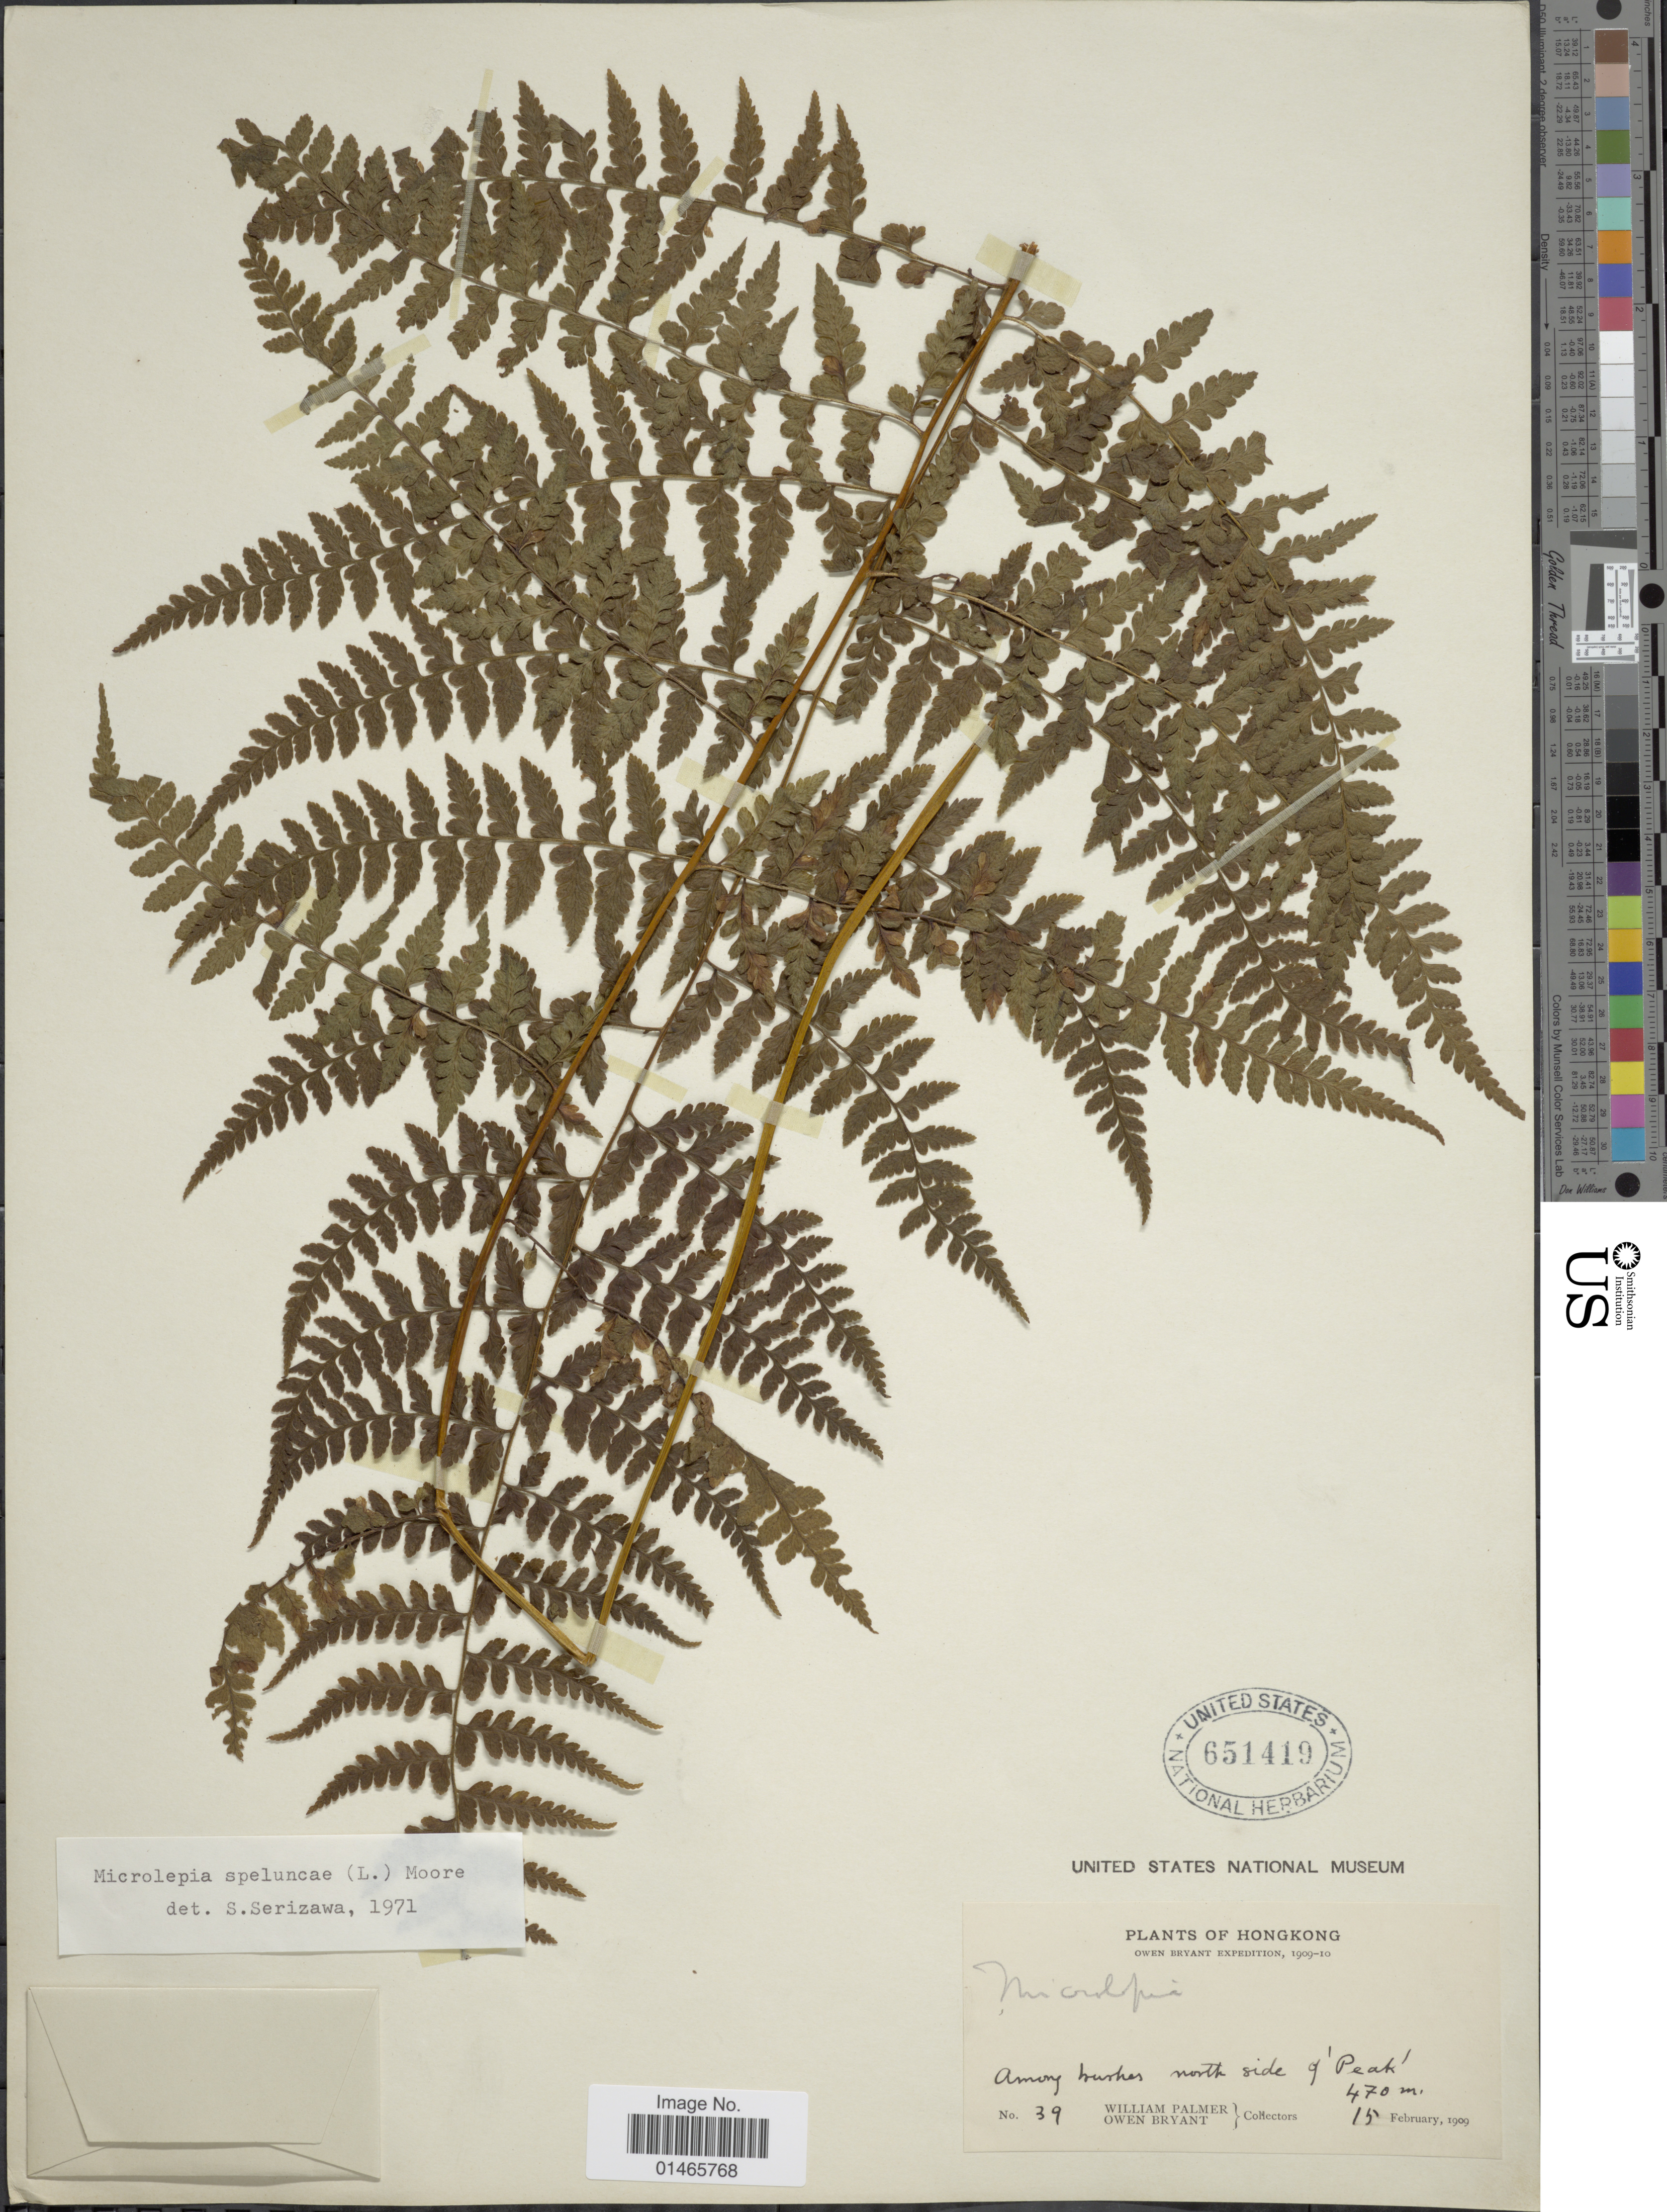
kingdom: Plantae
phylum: Tracheophyta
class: Polypodiopsida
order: Polypodiales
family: Dennstaedtiaceae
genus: Microlepia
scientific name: Microlepia speluncae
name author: (L.) T. Moore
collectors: W. Palmer & O. Bryant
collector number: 39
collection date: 1909-02-15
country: China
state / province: Hong Kong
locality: Among bushes north side of Peak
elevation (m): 450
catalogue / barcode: US 651419